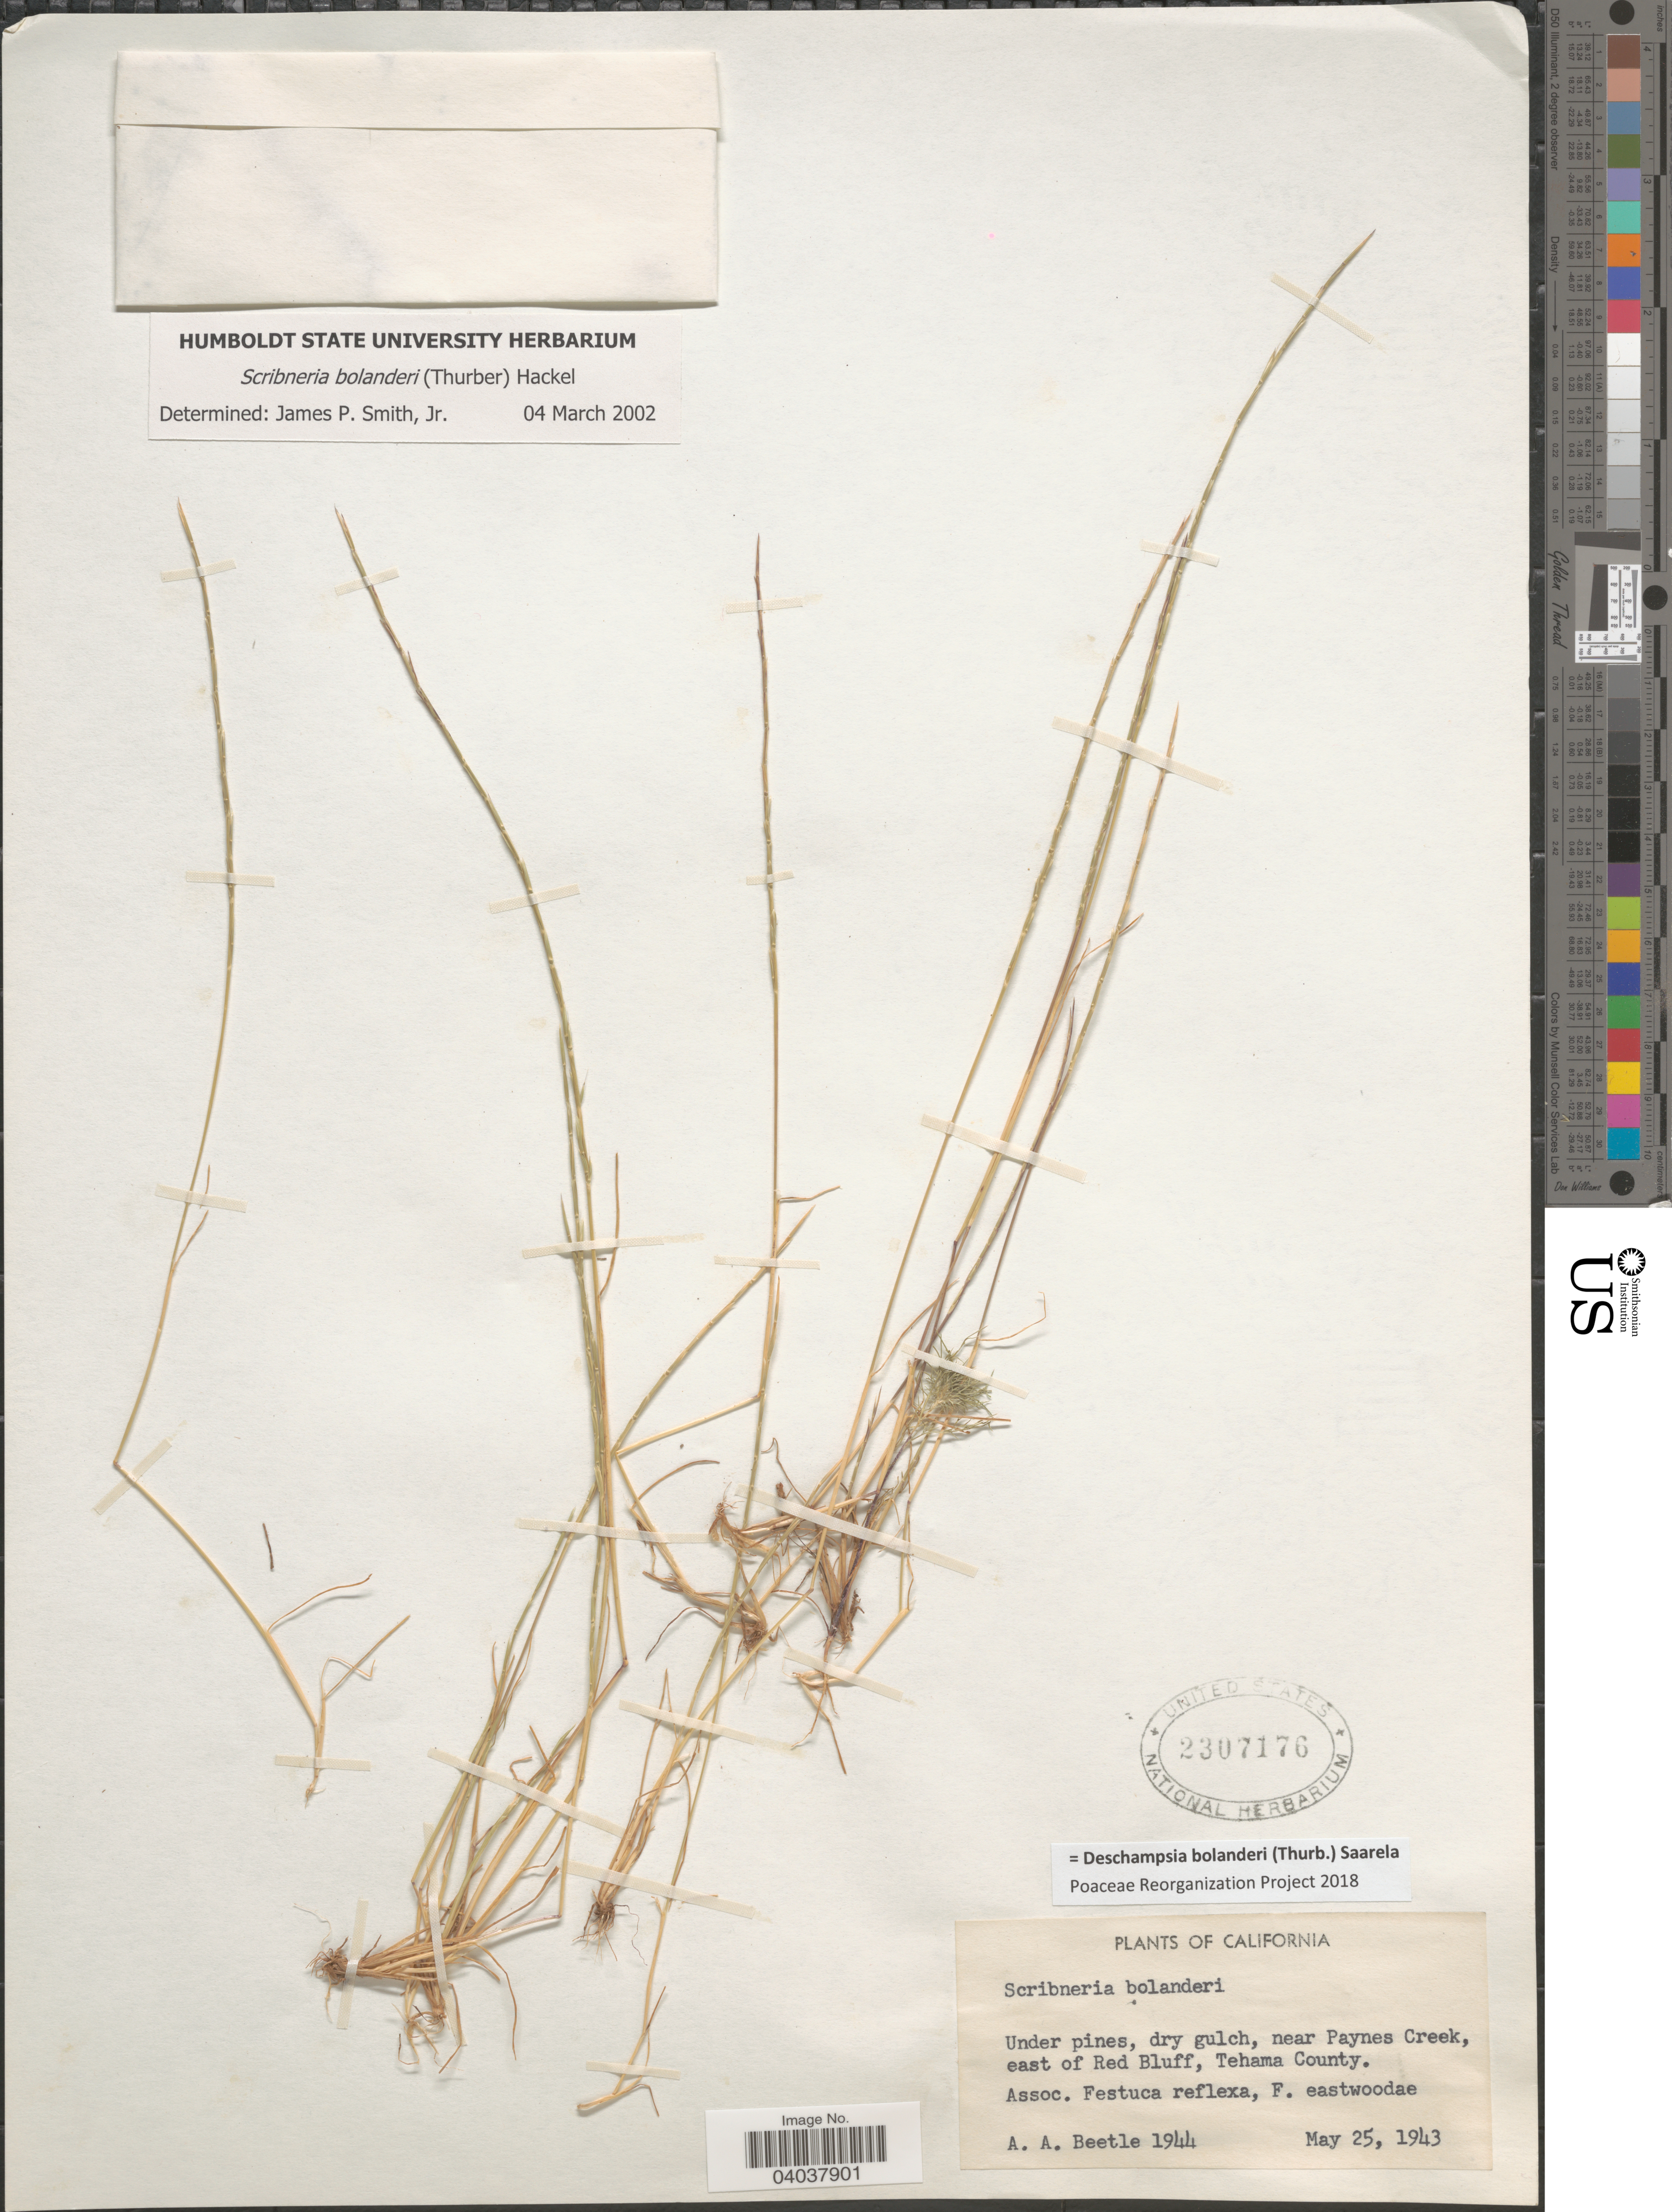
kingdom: Plantae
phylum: Tracheophyta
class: Liliopsida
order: Poales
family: Poaceae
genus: Deschampsia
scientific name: Deschampsia bolanderi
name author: (Thurb.) Saarela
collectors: A. A. Beetle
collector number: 1944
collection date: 1943-05-25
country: United States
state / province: California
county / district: Tehama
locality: Near Paynes Creek, east of Red Bluff, Tehama County.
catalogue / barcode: US 2307176